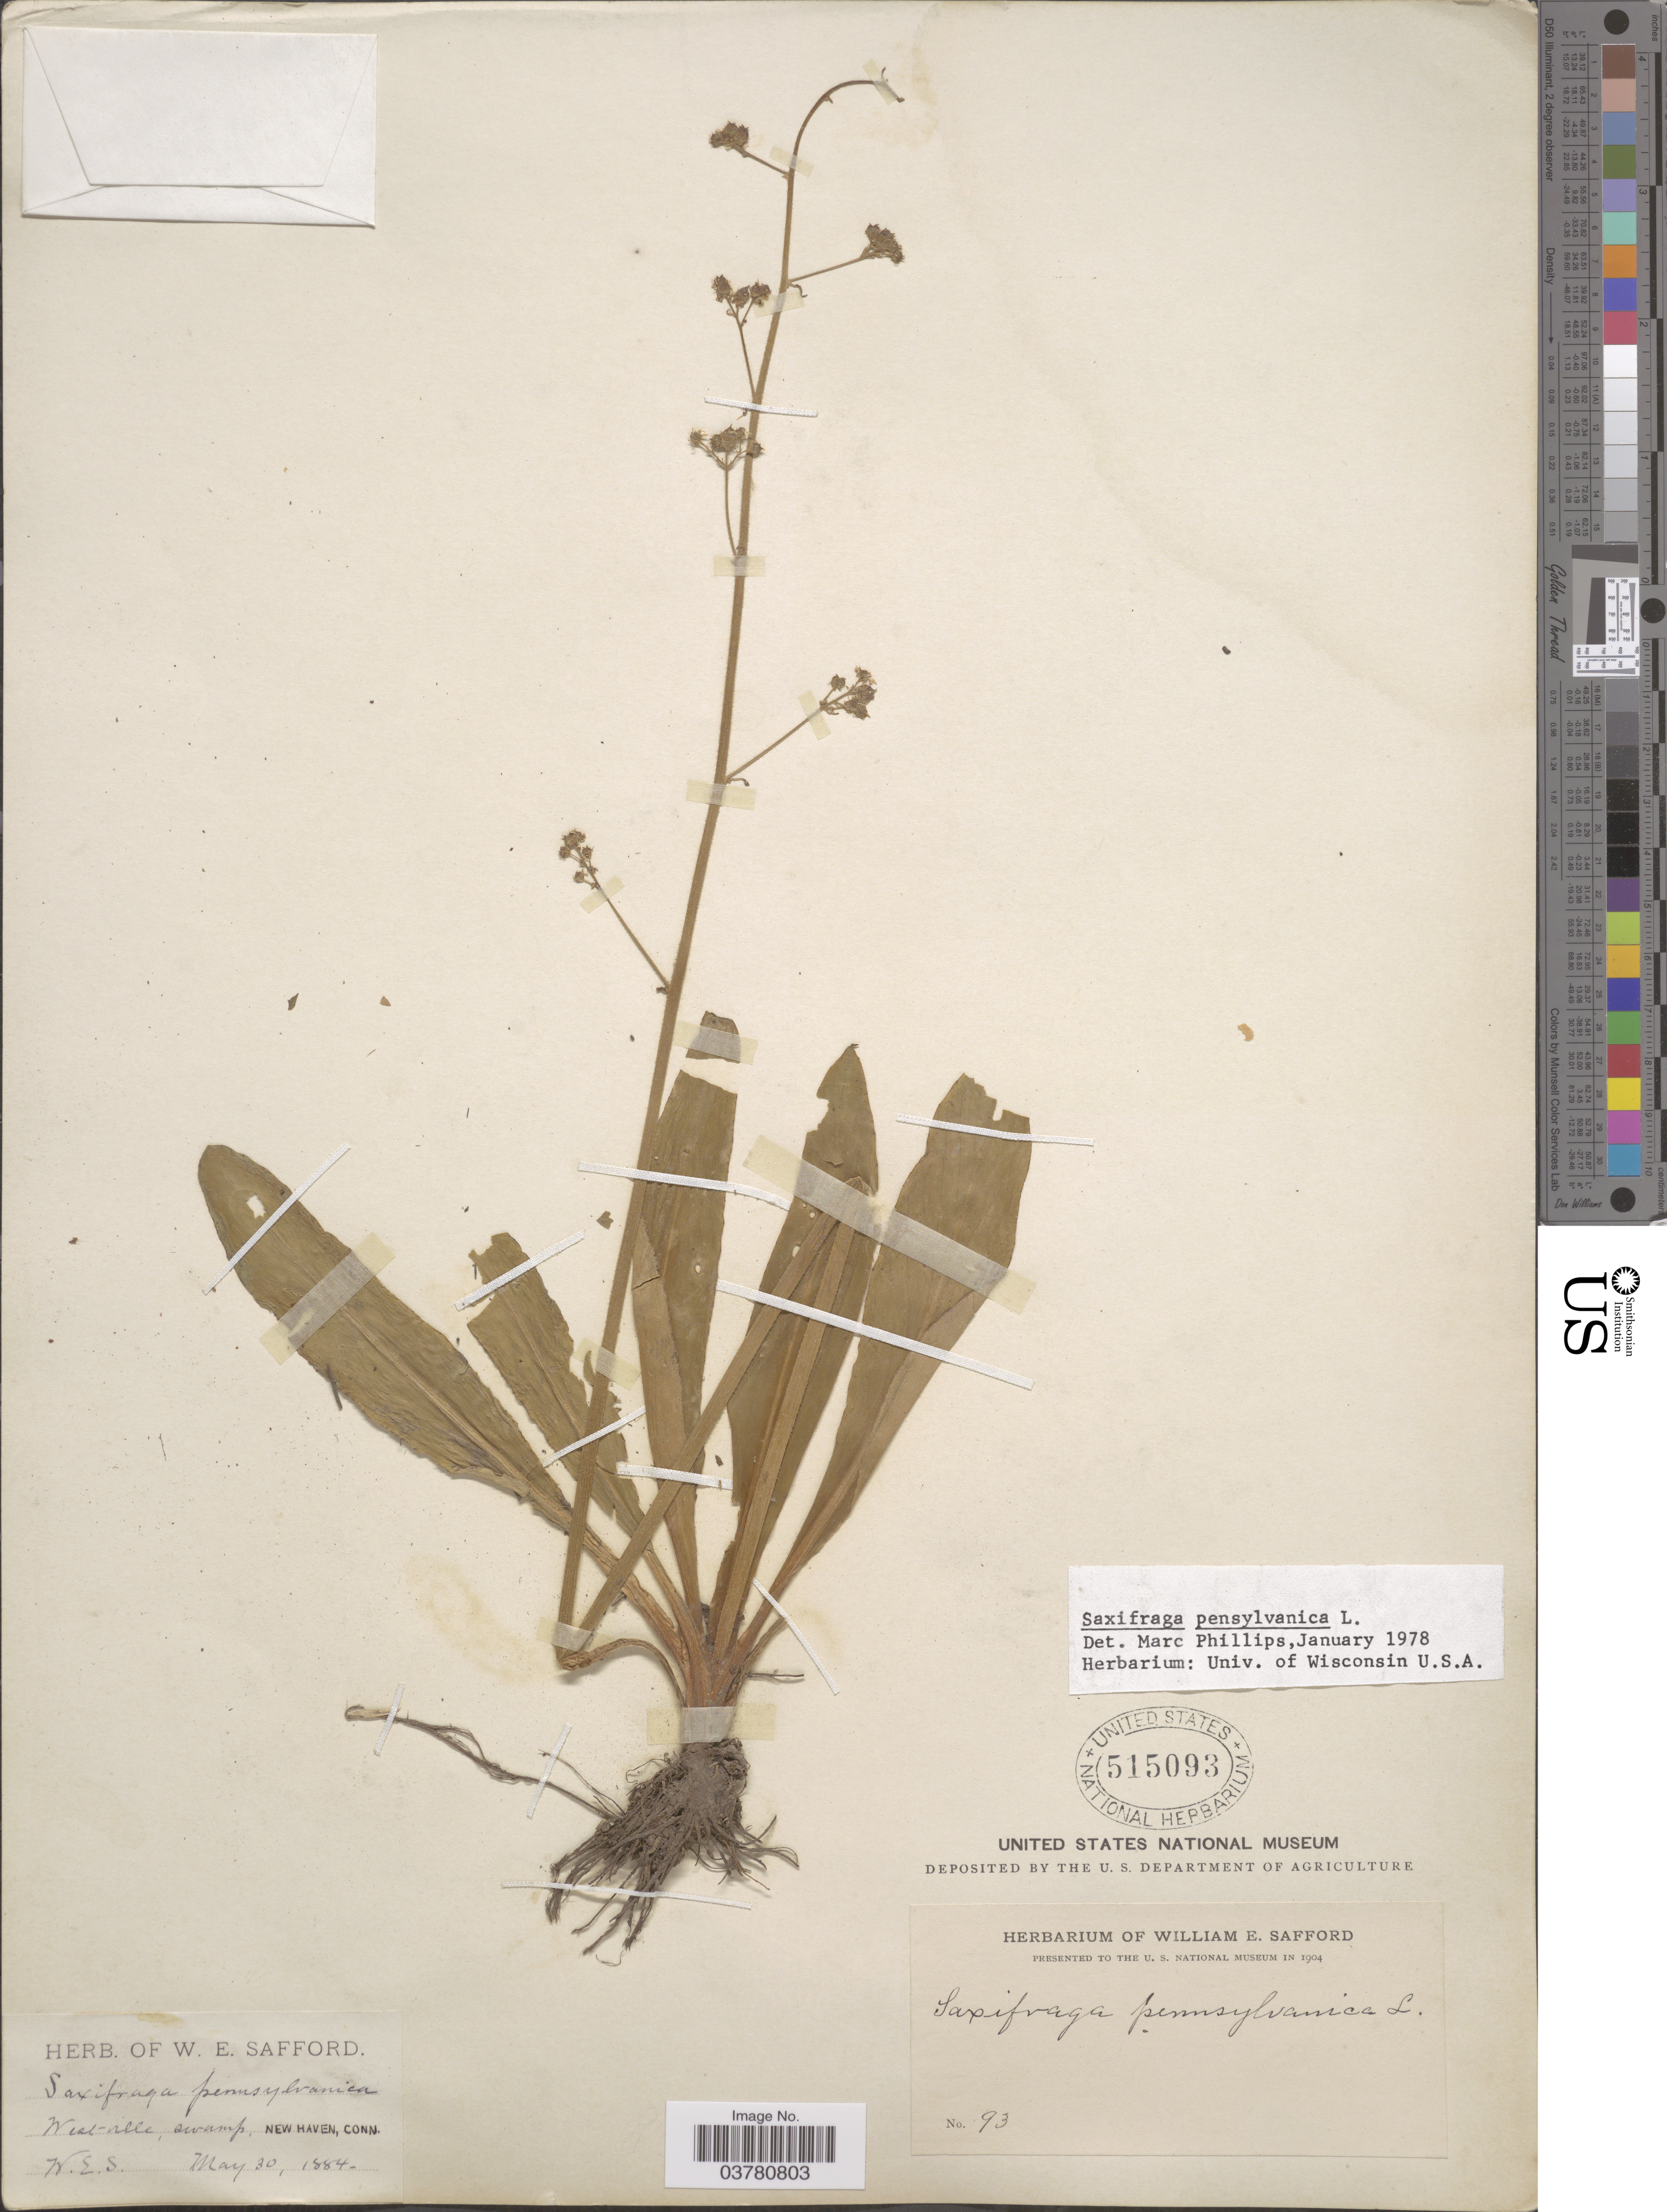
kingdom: Plantae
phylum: Tracheophyta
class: Magnoliopsida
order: Saxifragales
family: Saxifragaceae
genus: Micranthes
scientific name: Micranthes pensylvanica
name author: (L.) Haw.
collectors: W. E. Safford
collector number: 93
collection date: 1884-05-30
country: United States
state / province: Connecticut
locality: West-ville, swamp, New Haven.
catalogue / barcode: US 515093